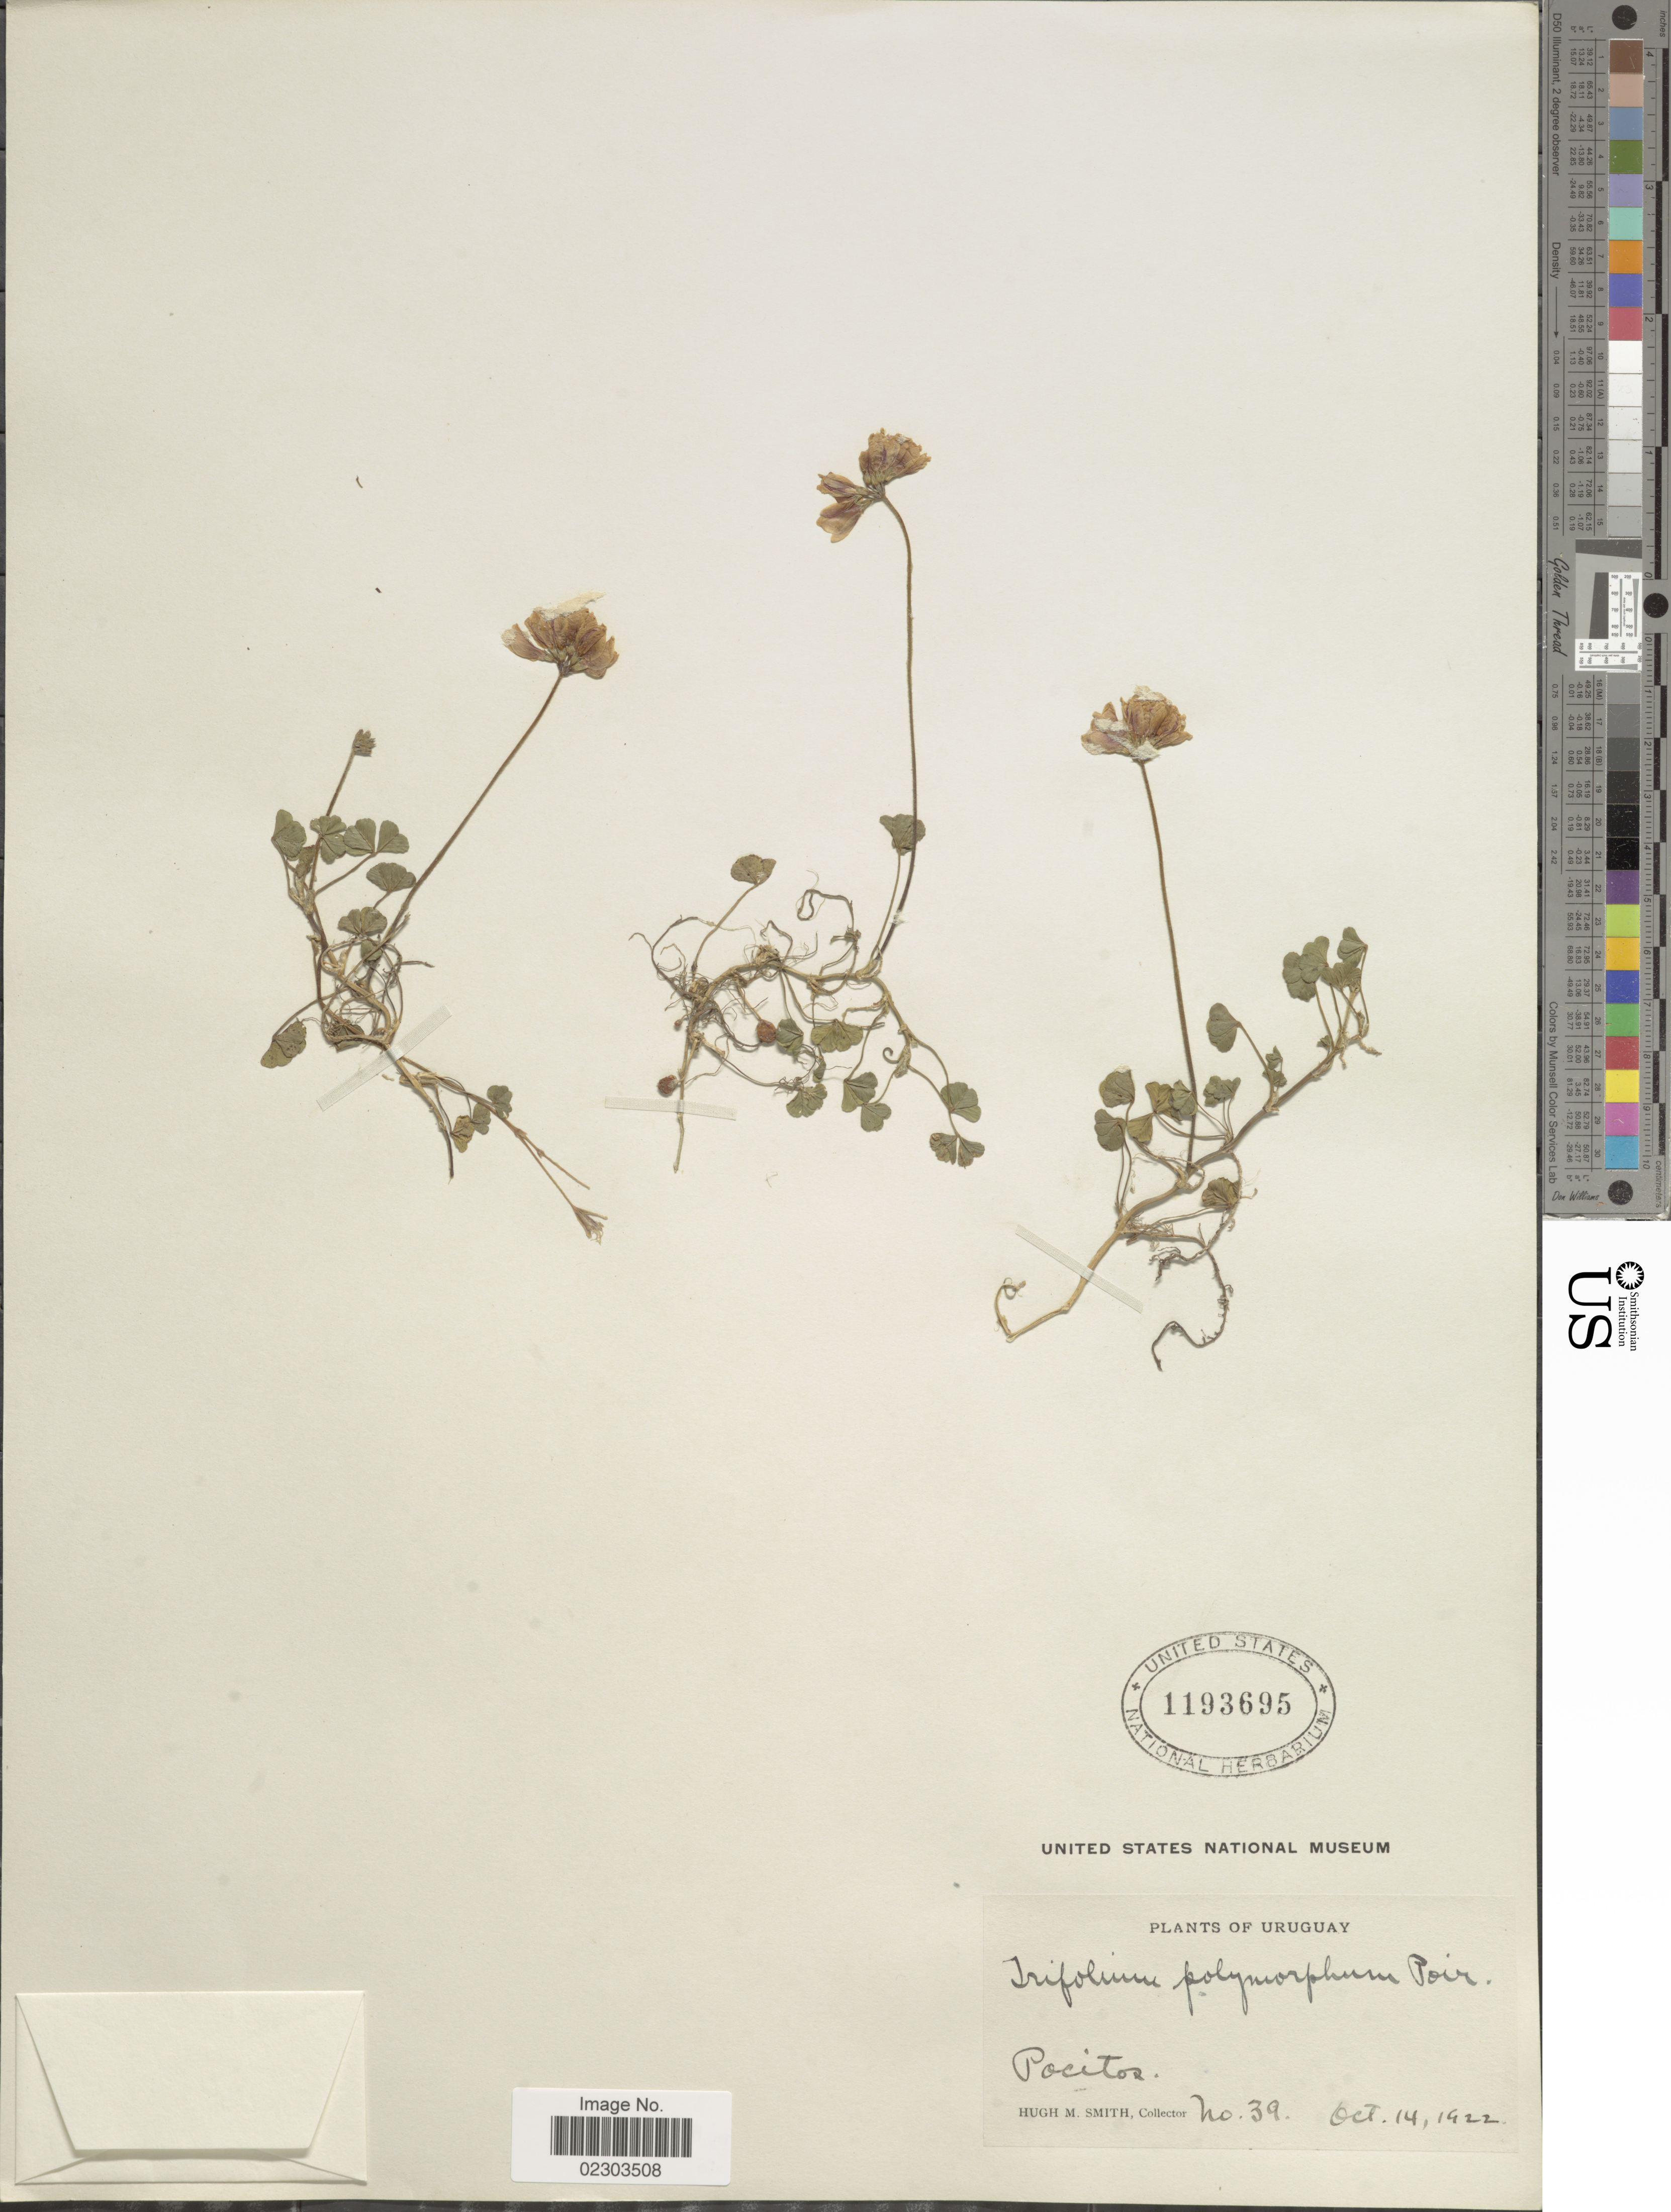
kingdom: Plantae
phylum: Tracheophyta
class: Magnoliopsida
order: Fabales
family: Fabaceae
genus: Trifolium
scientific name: Trifolium polymorphum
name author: Poir.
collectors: H. M. Smith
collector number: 39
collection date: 1922-10-14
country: Uruguay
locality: Pocitos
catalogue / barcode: US 1193695